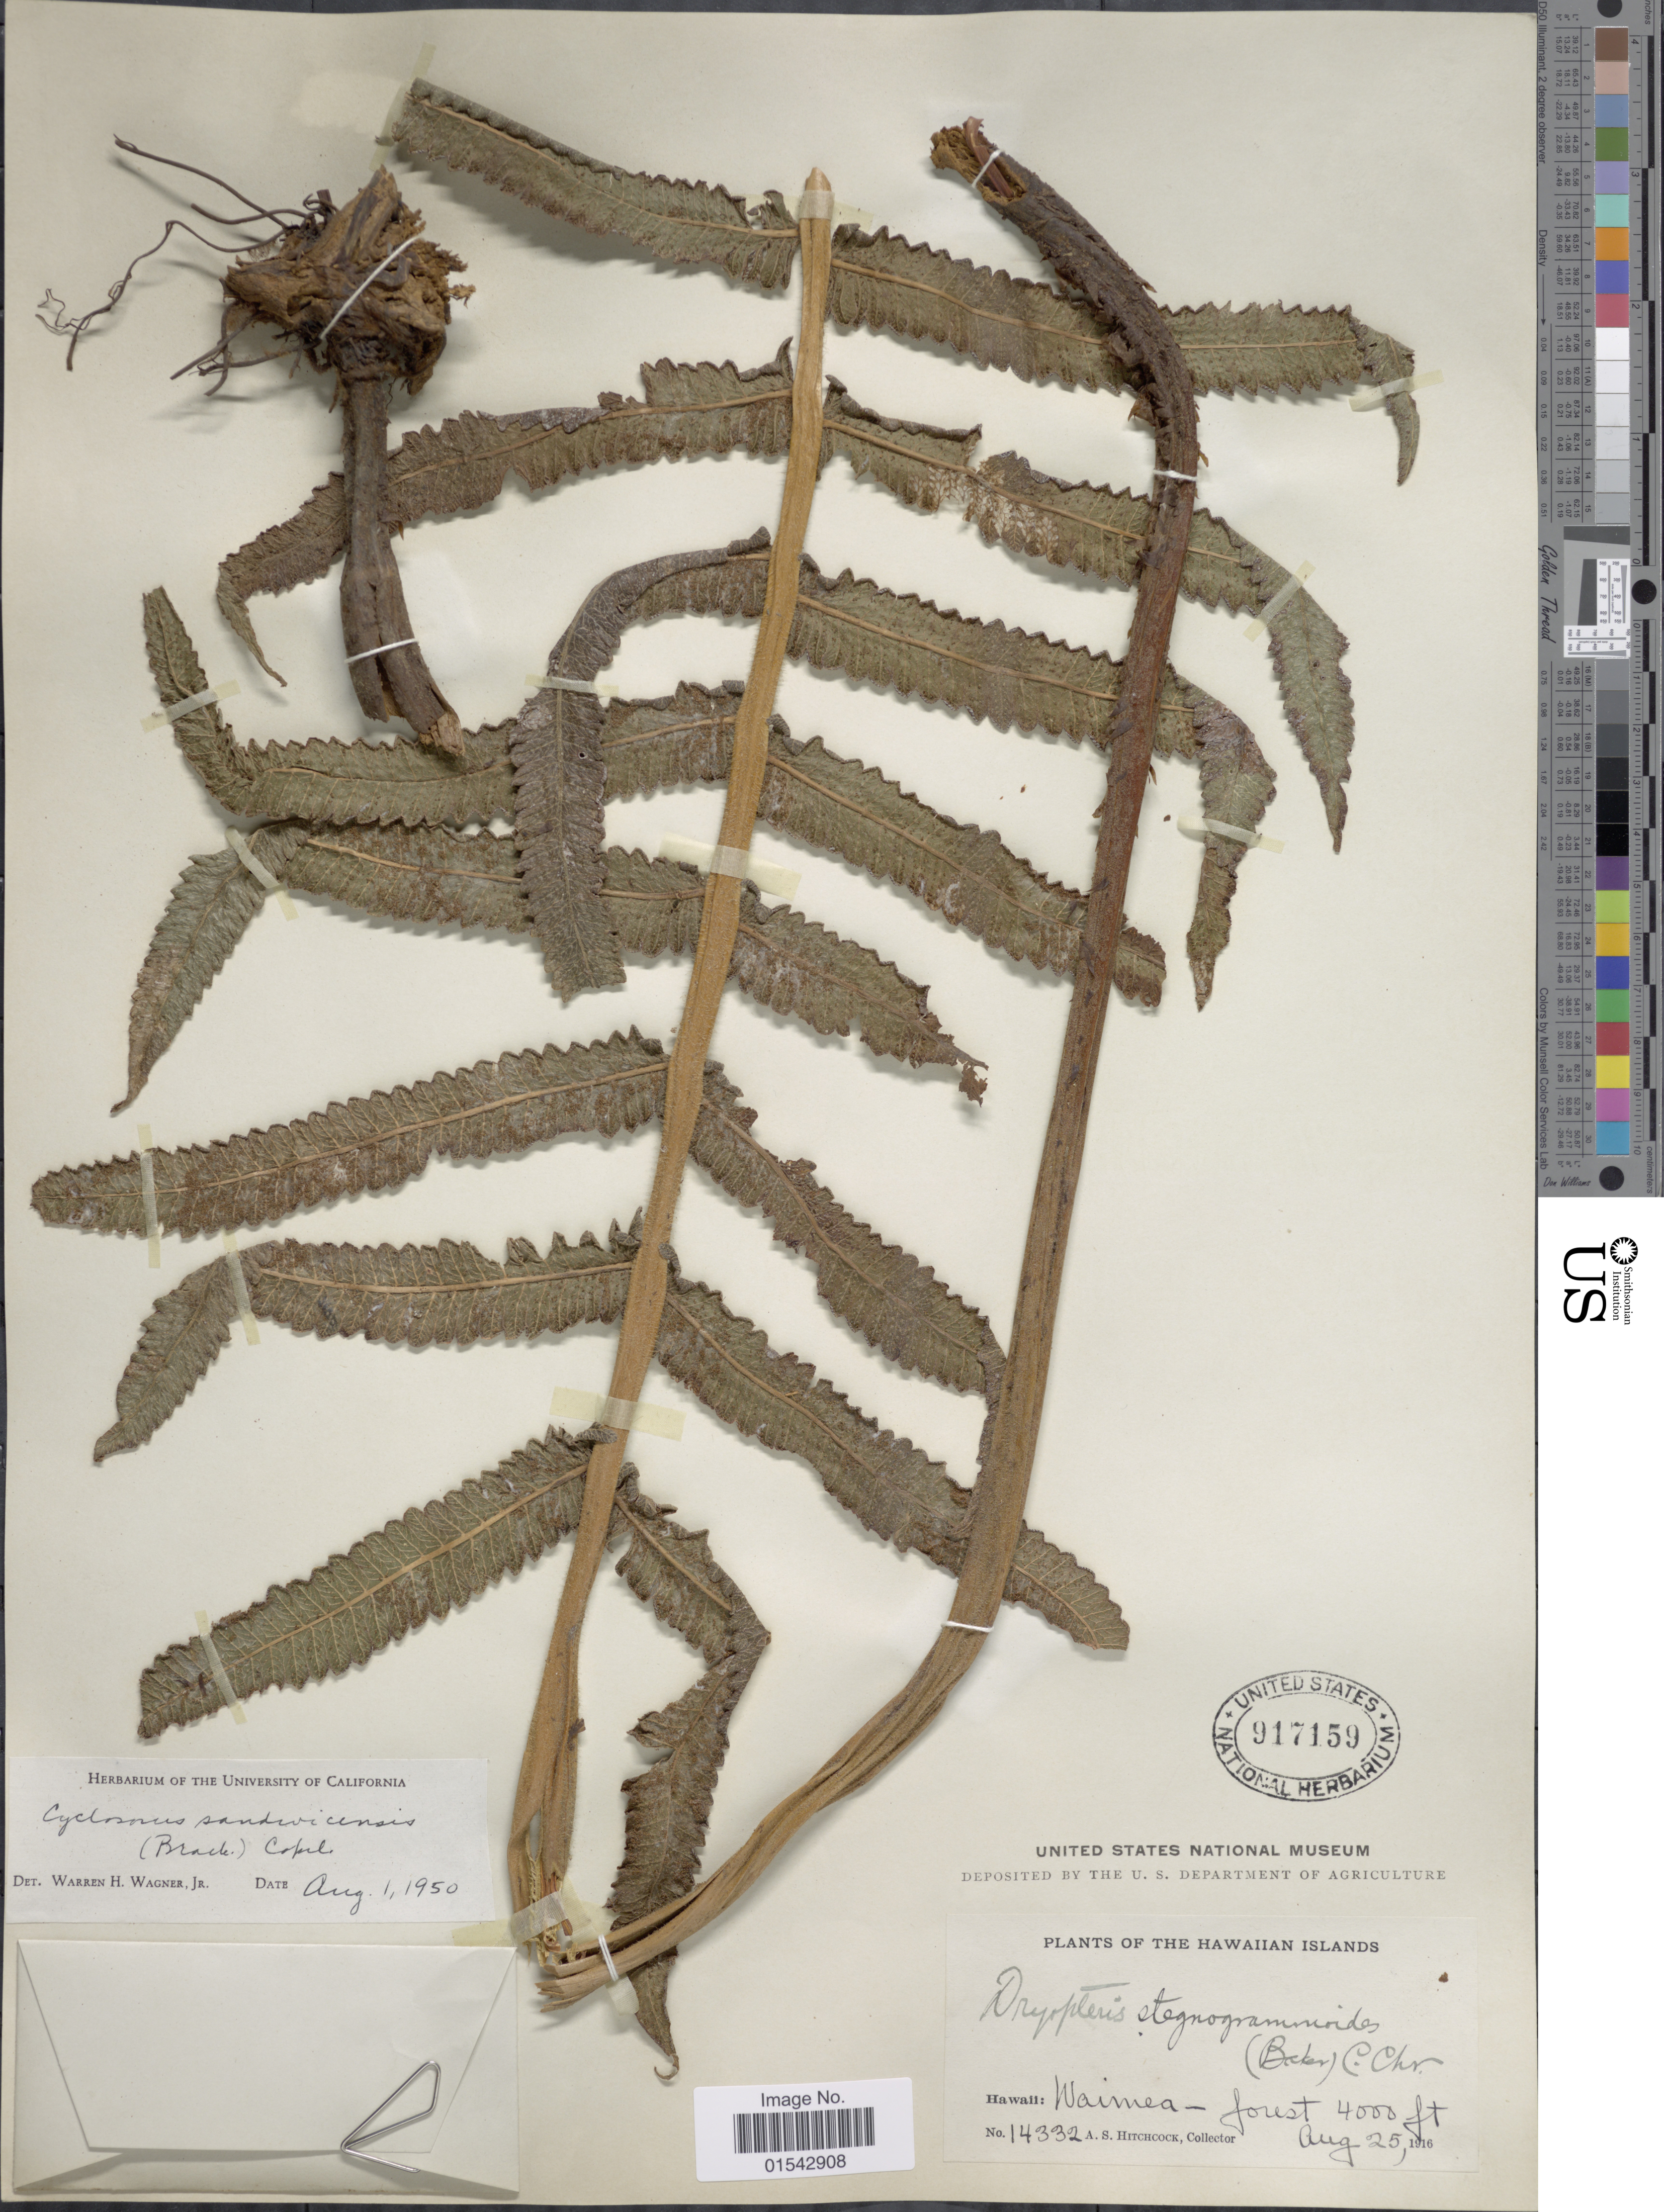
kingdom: Plantae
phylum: Tracheophyta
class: Polypodiopsida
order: Polypodiales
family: Thelypteridaceae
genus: Cyclosorus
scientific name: Cyclosorus sandwicensis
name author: Copel.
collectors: A. S. Hitchcock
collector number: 14332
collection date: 1916-08-25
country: United States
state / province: Hawaii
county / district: Kauai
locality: Hawaii: Waimea- forest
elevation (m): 1219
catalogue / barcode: US 917159